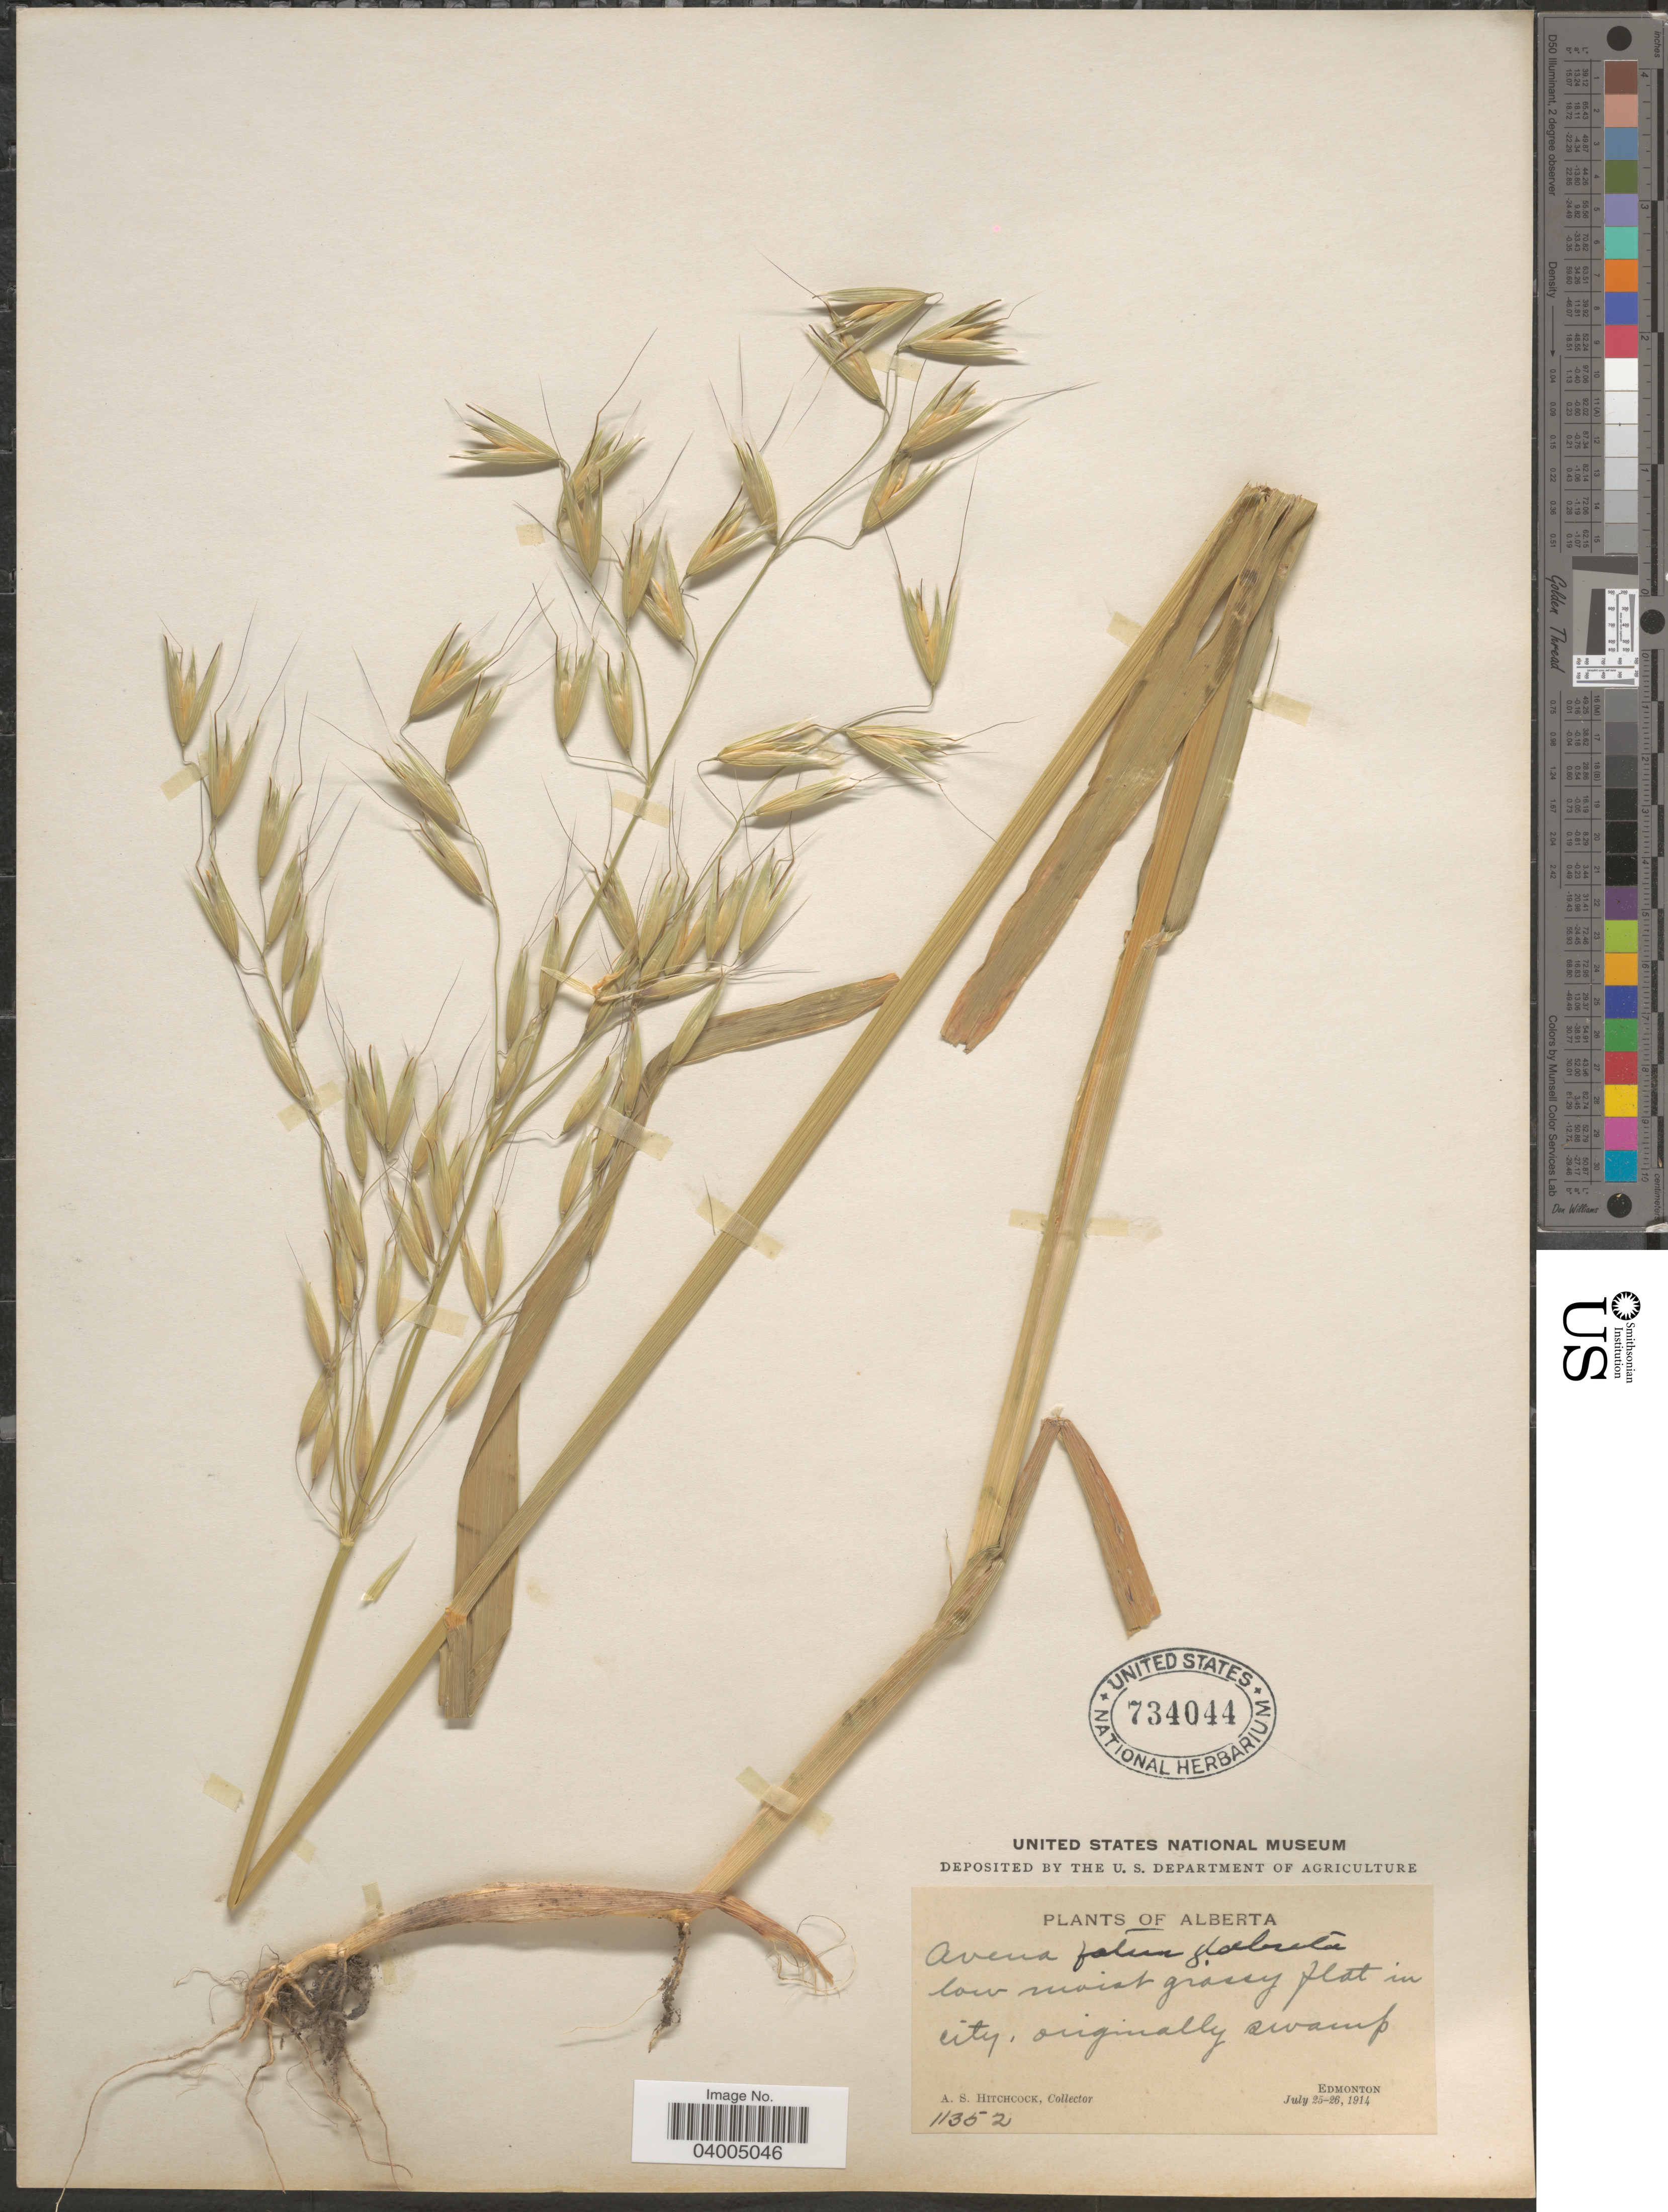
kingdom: Plantae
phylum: Tracheophyta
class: Liliopsida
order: Poales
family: Poaceae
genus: Avena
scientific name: Avena fatua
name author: L.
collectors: A. S. Hitchcock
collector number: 11352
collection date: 1914-07-25/1914-07-26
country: Canada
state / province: Alberta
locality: Edmonton.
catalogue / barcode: US 734044